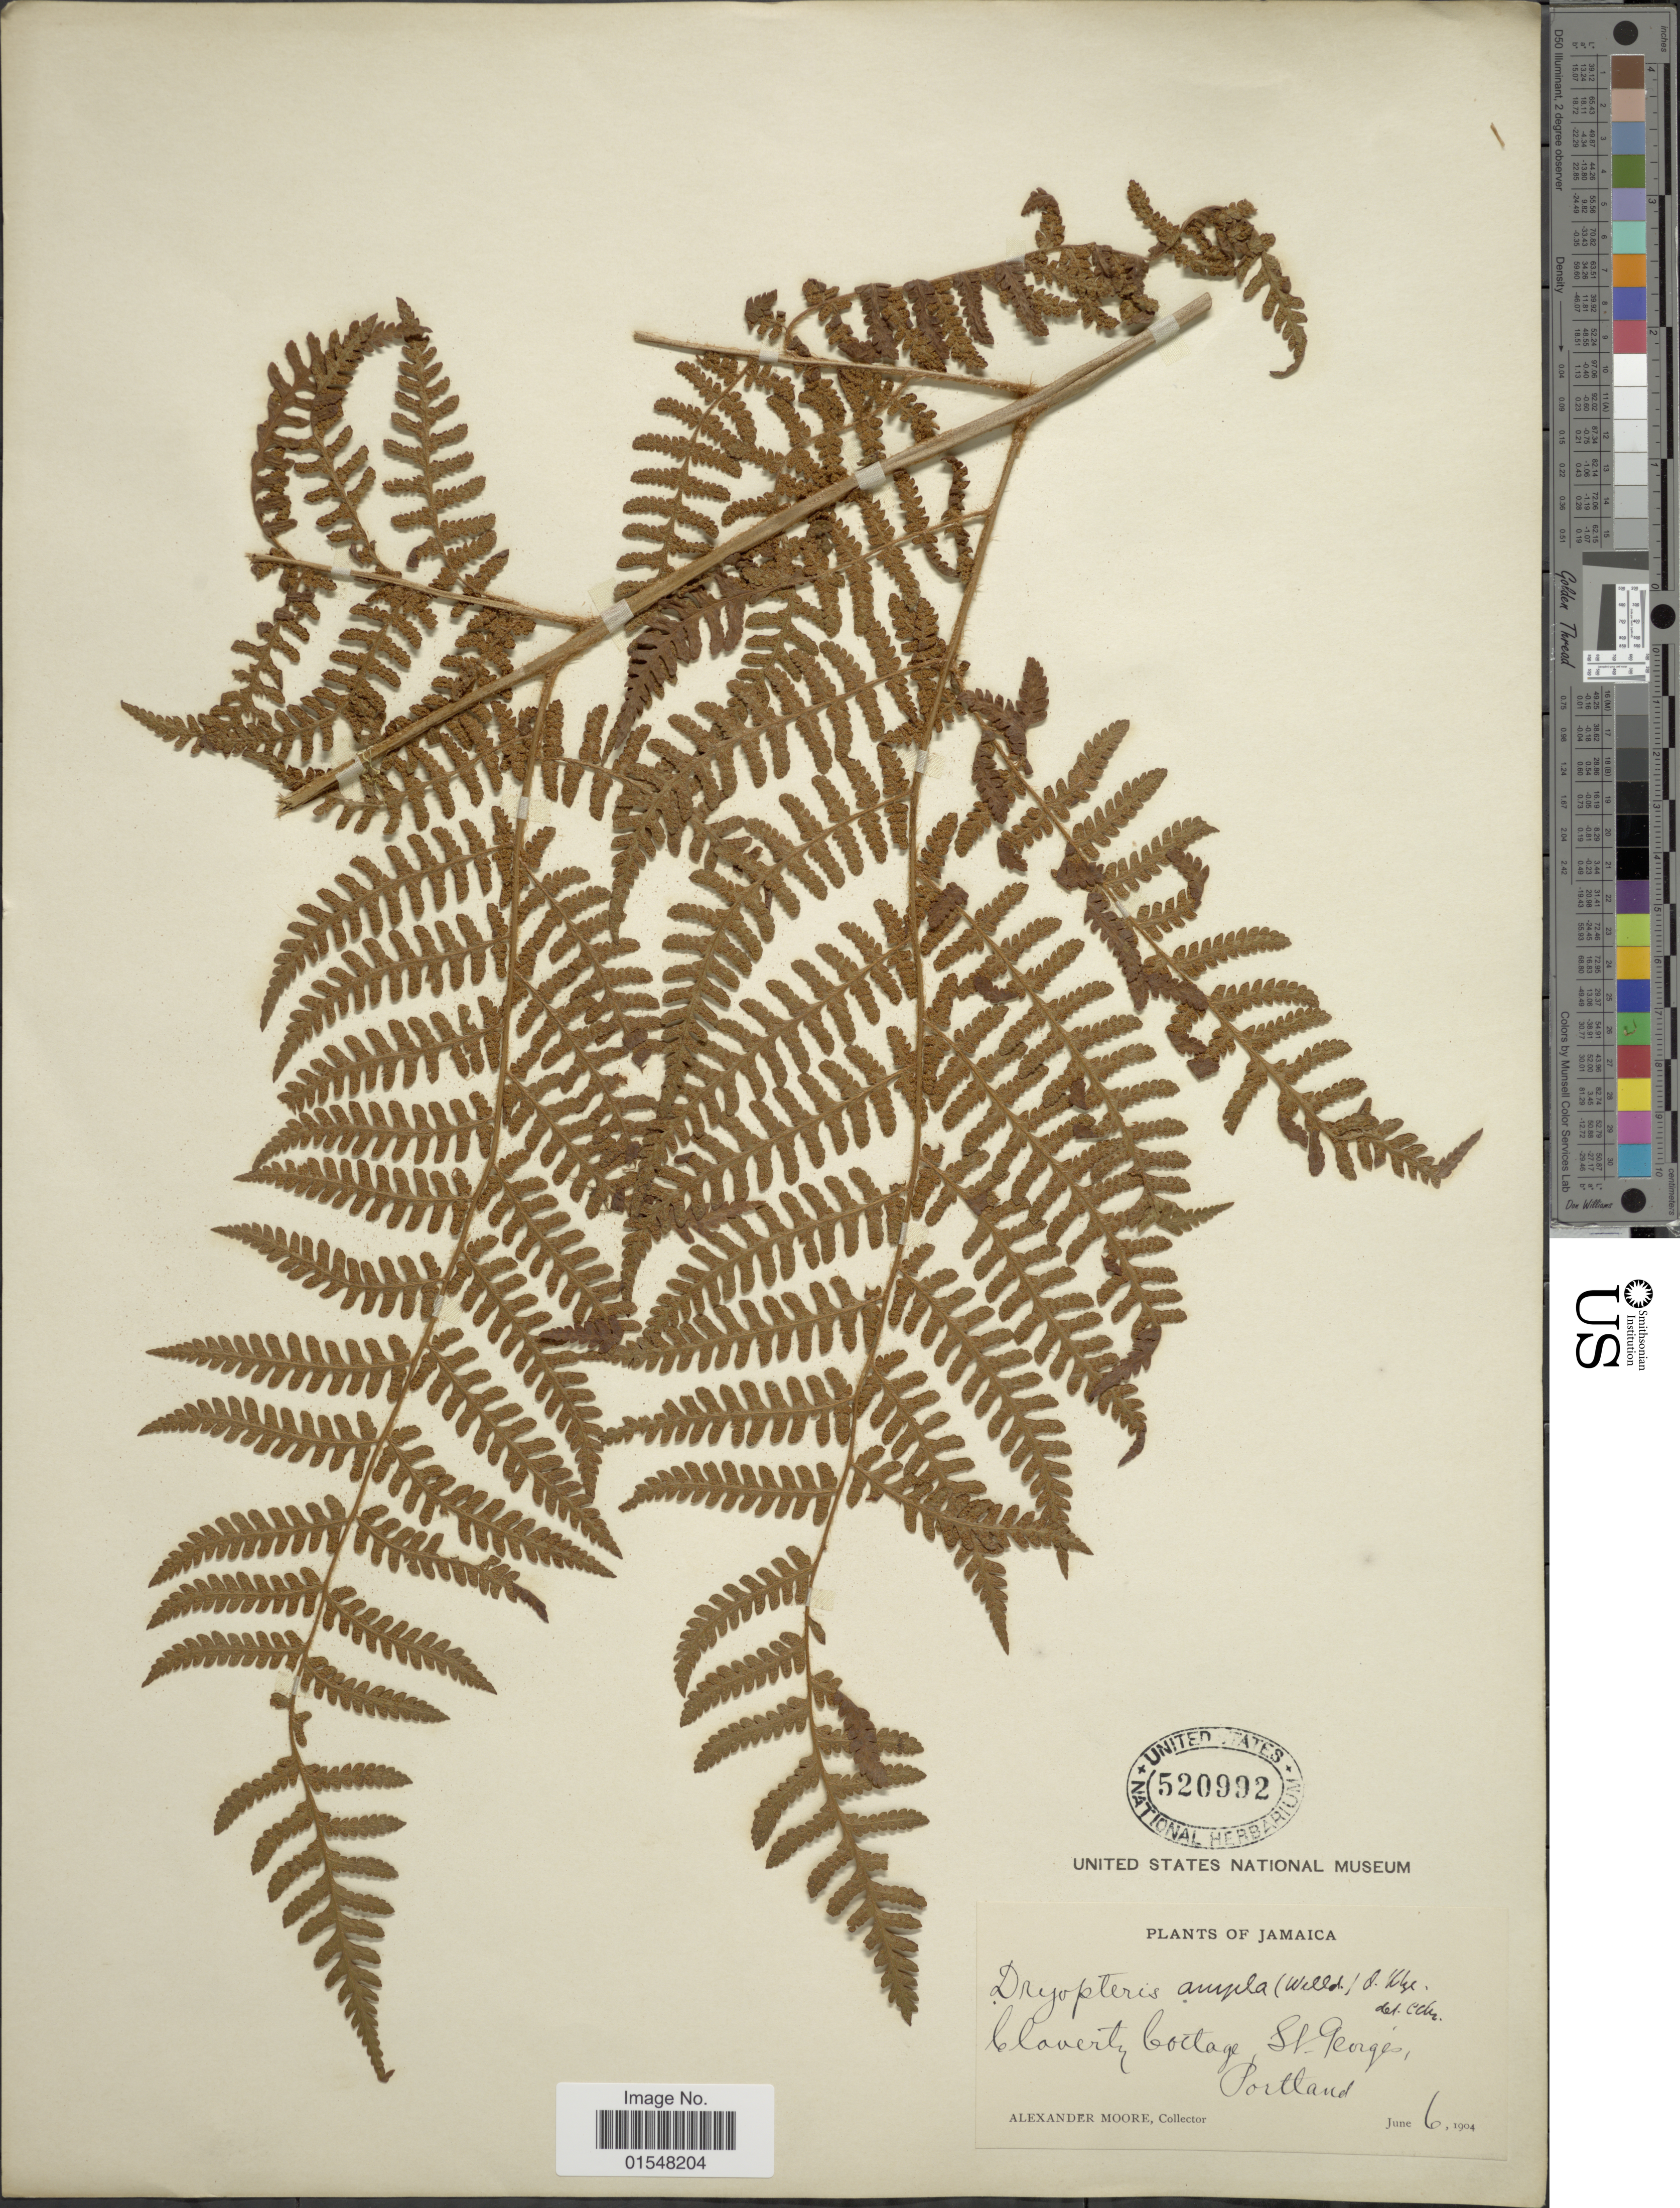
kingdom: Plantae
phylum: Tracheophyta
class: Polypodiopsida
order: Polypodiales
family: Dryopteridaceae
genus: Ctenitis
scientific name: Ctenitis sloanei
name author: (Poepp. ex Spreng.) C.V. Morton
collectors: A. Moore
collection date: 1904-06-06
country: Jamaica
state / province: Portland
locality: Claverty Cottage, St. George's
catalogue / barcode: US 520992